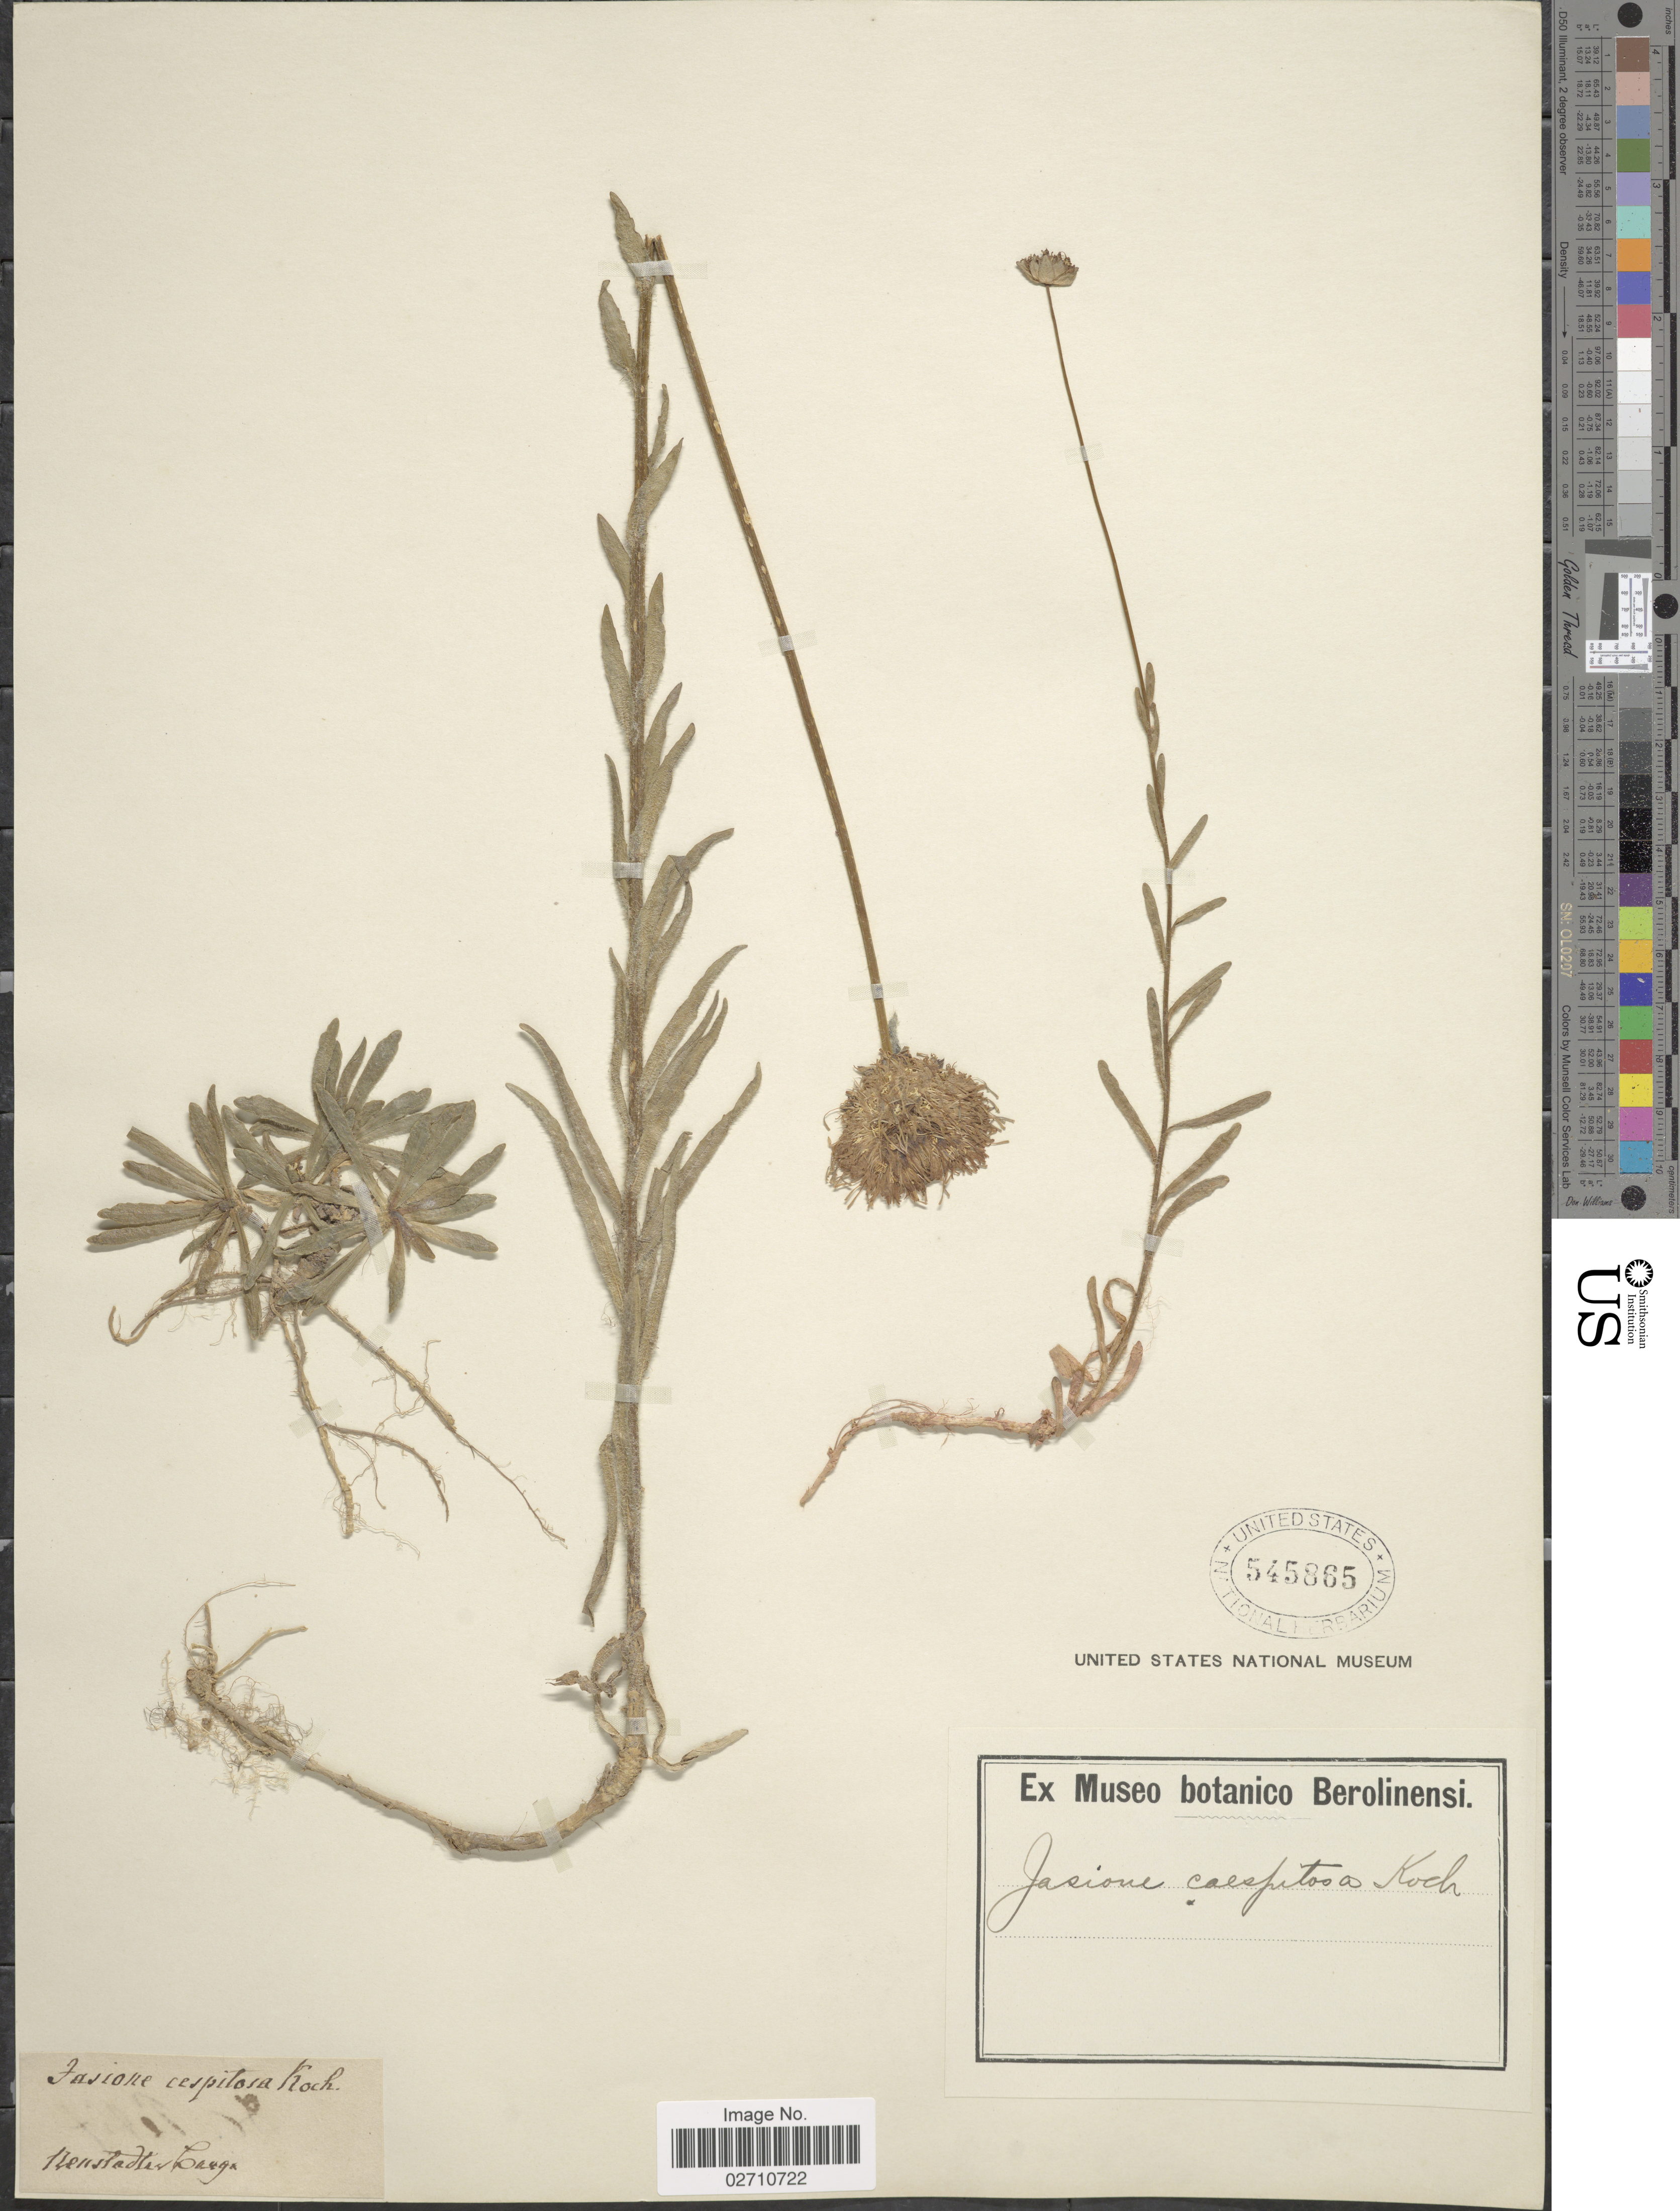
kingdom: Plantae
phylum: Tracheophyta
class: Magnoliopsida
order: Asterales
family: Campanulaceae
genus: Jasione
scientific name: Jasione caespitosa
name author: Koch & Roth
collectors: ex Museo Botanico Berolinensi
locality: Bernstadter Canga [interpreted]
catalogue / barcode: US 545865